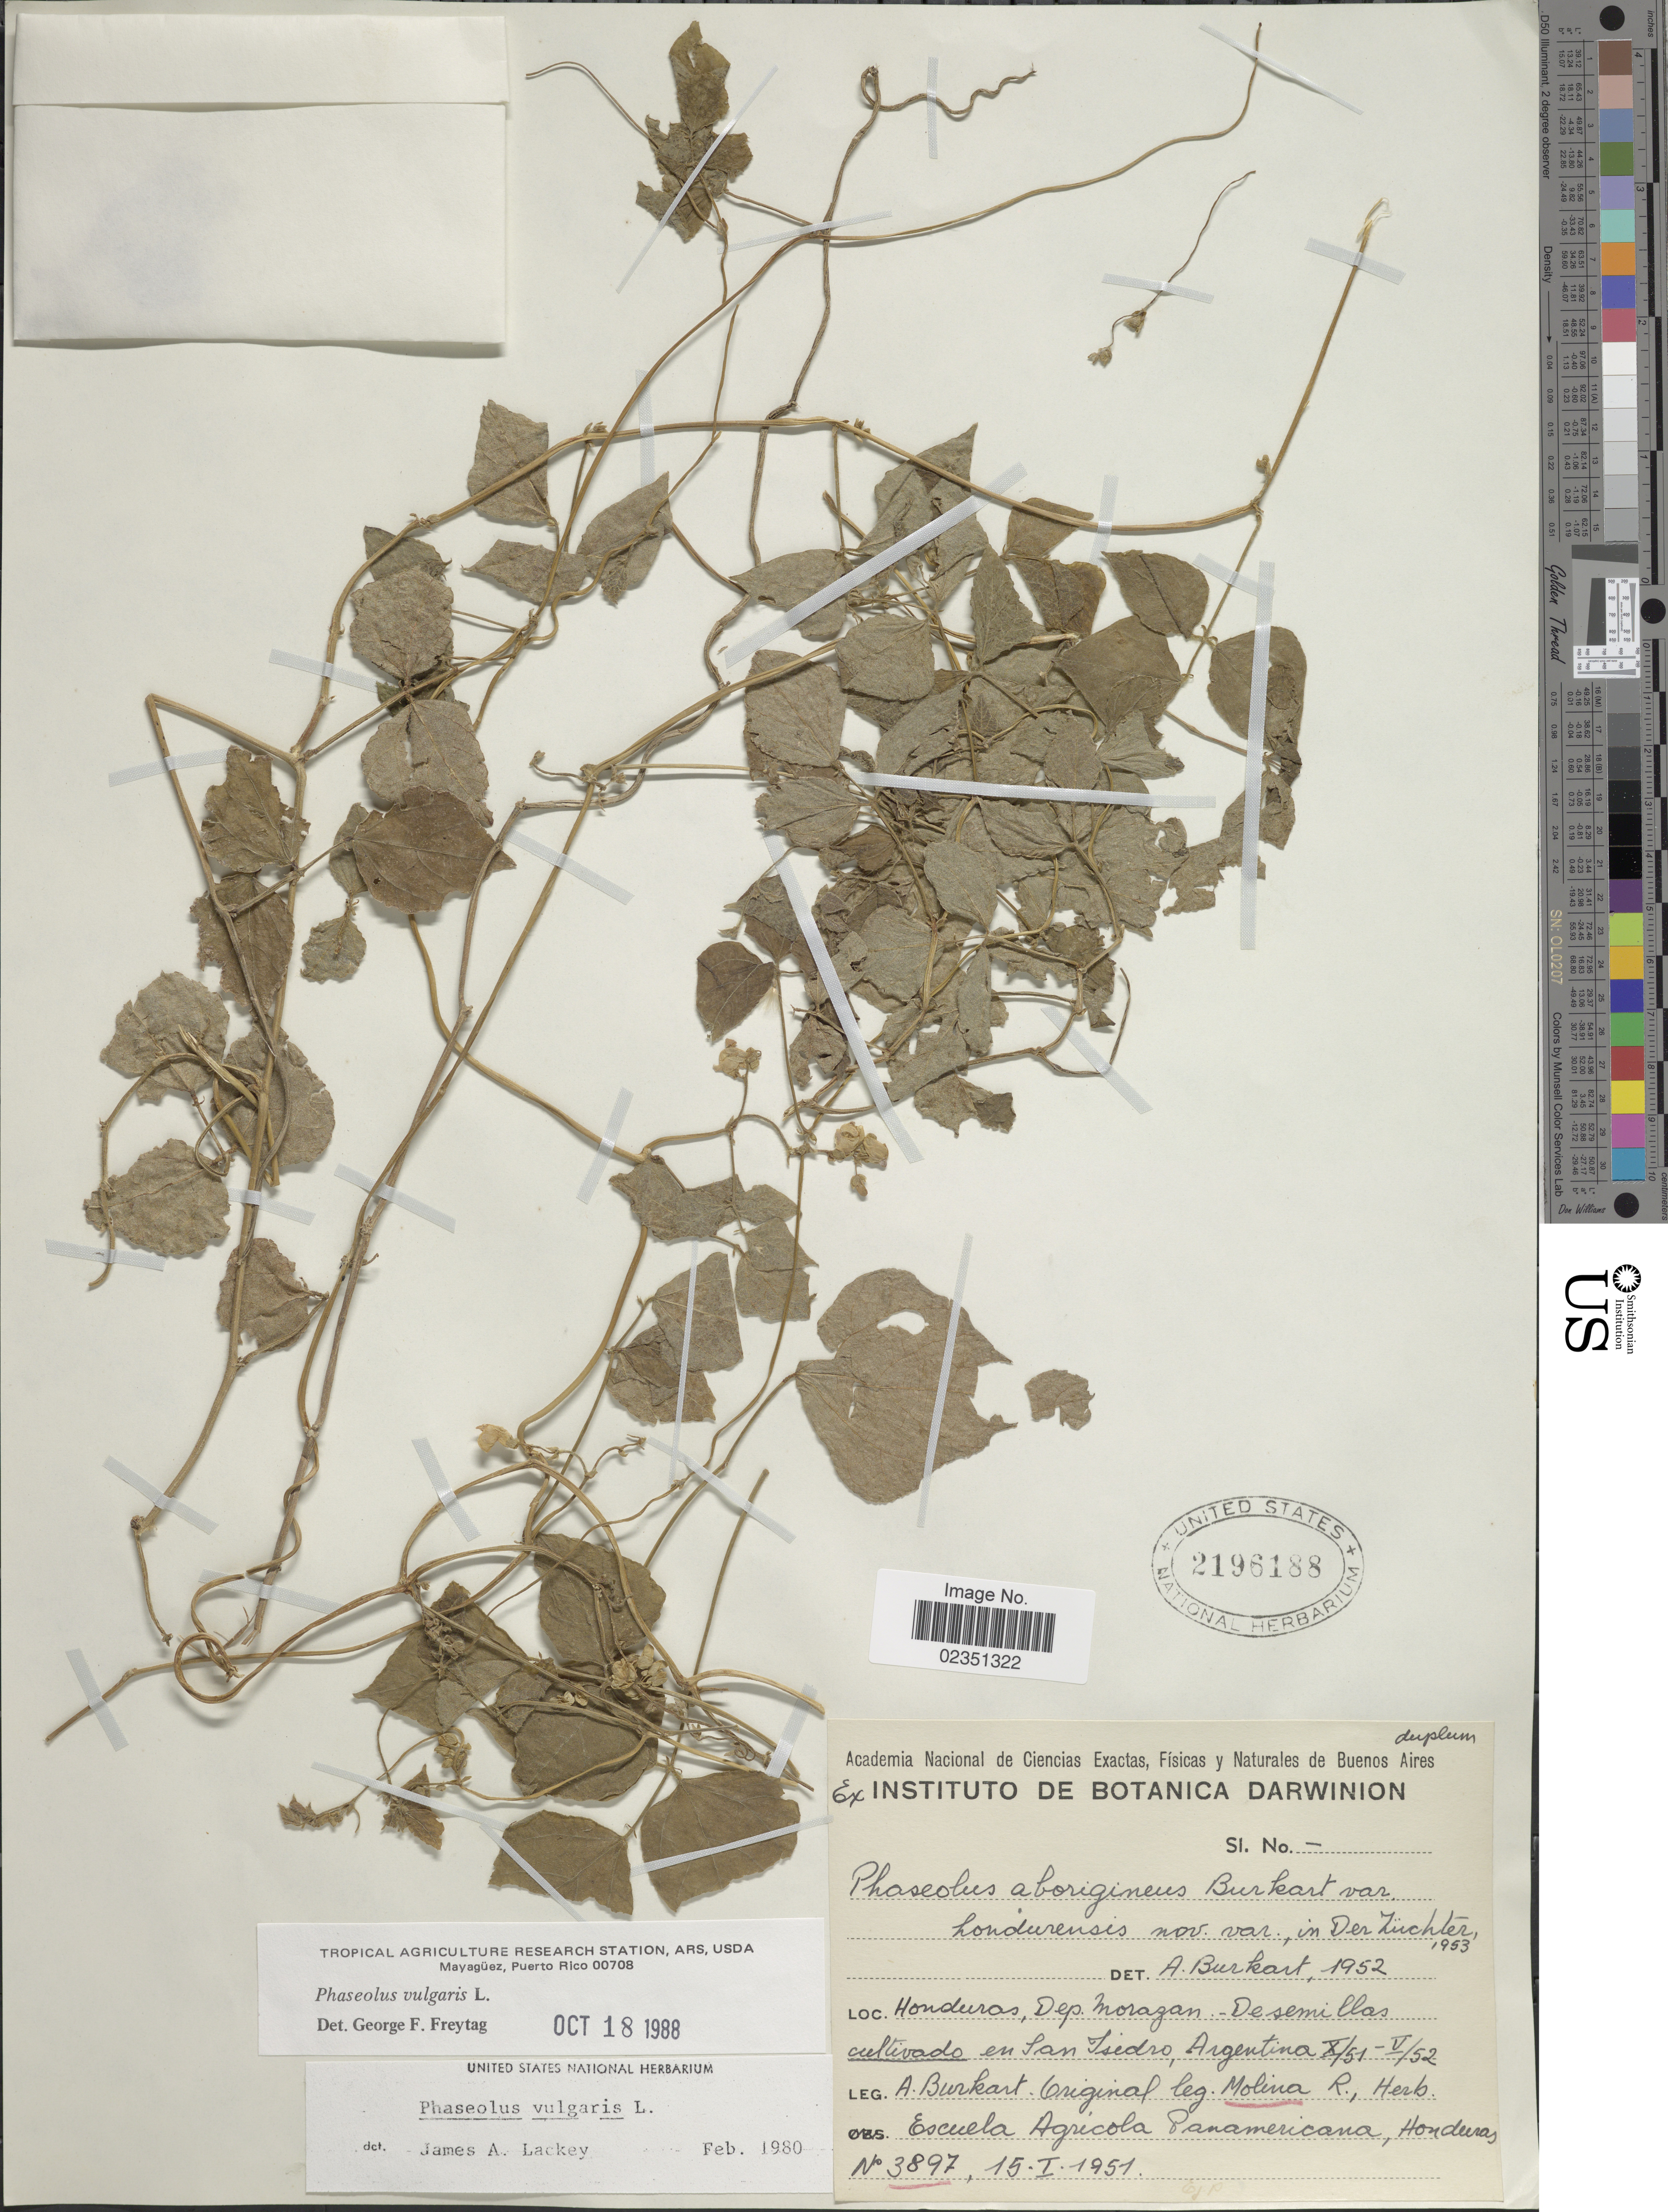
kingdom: Plantae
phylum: Tracheophyta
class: Magnoliopsida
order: Fabales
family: Fabaceae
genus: Phaseolus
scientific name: Phaseolus vulgaris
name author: L.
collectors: A. E. Burkart & R. Molina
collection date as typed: Transcribed d/m/y: /10/51 to /5/52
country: Argentina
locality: San Isidro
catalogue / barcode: US 2196188